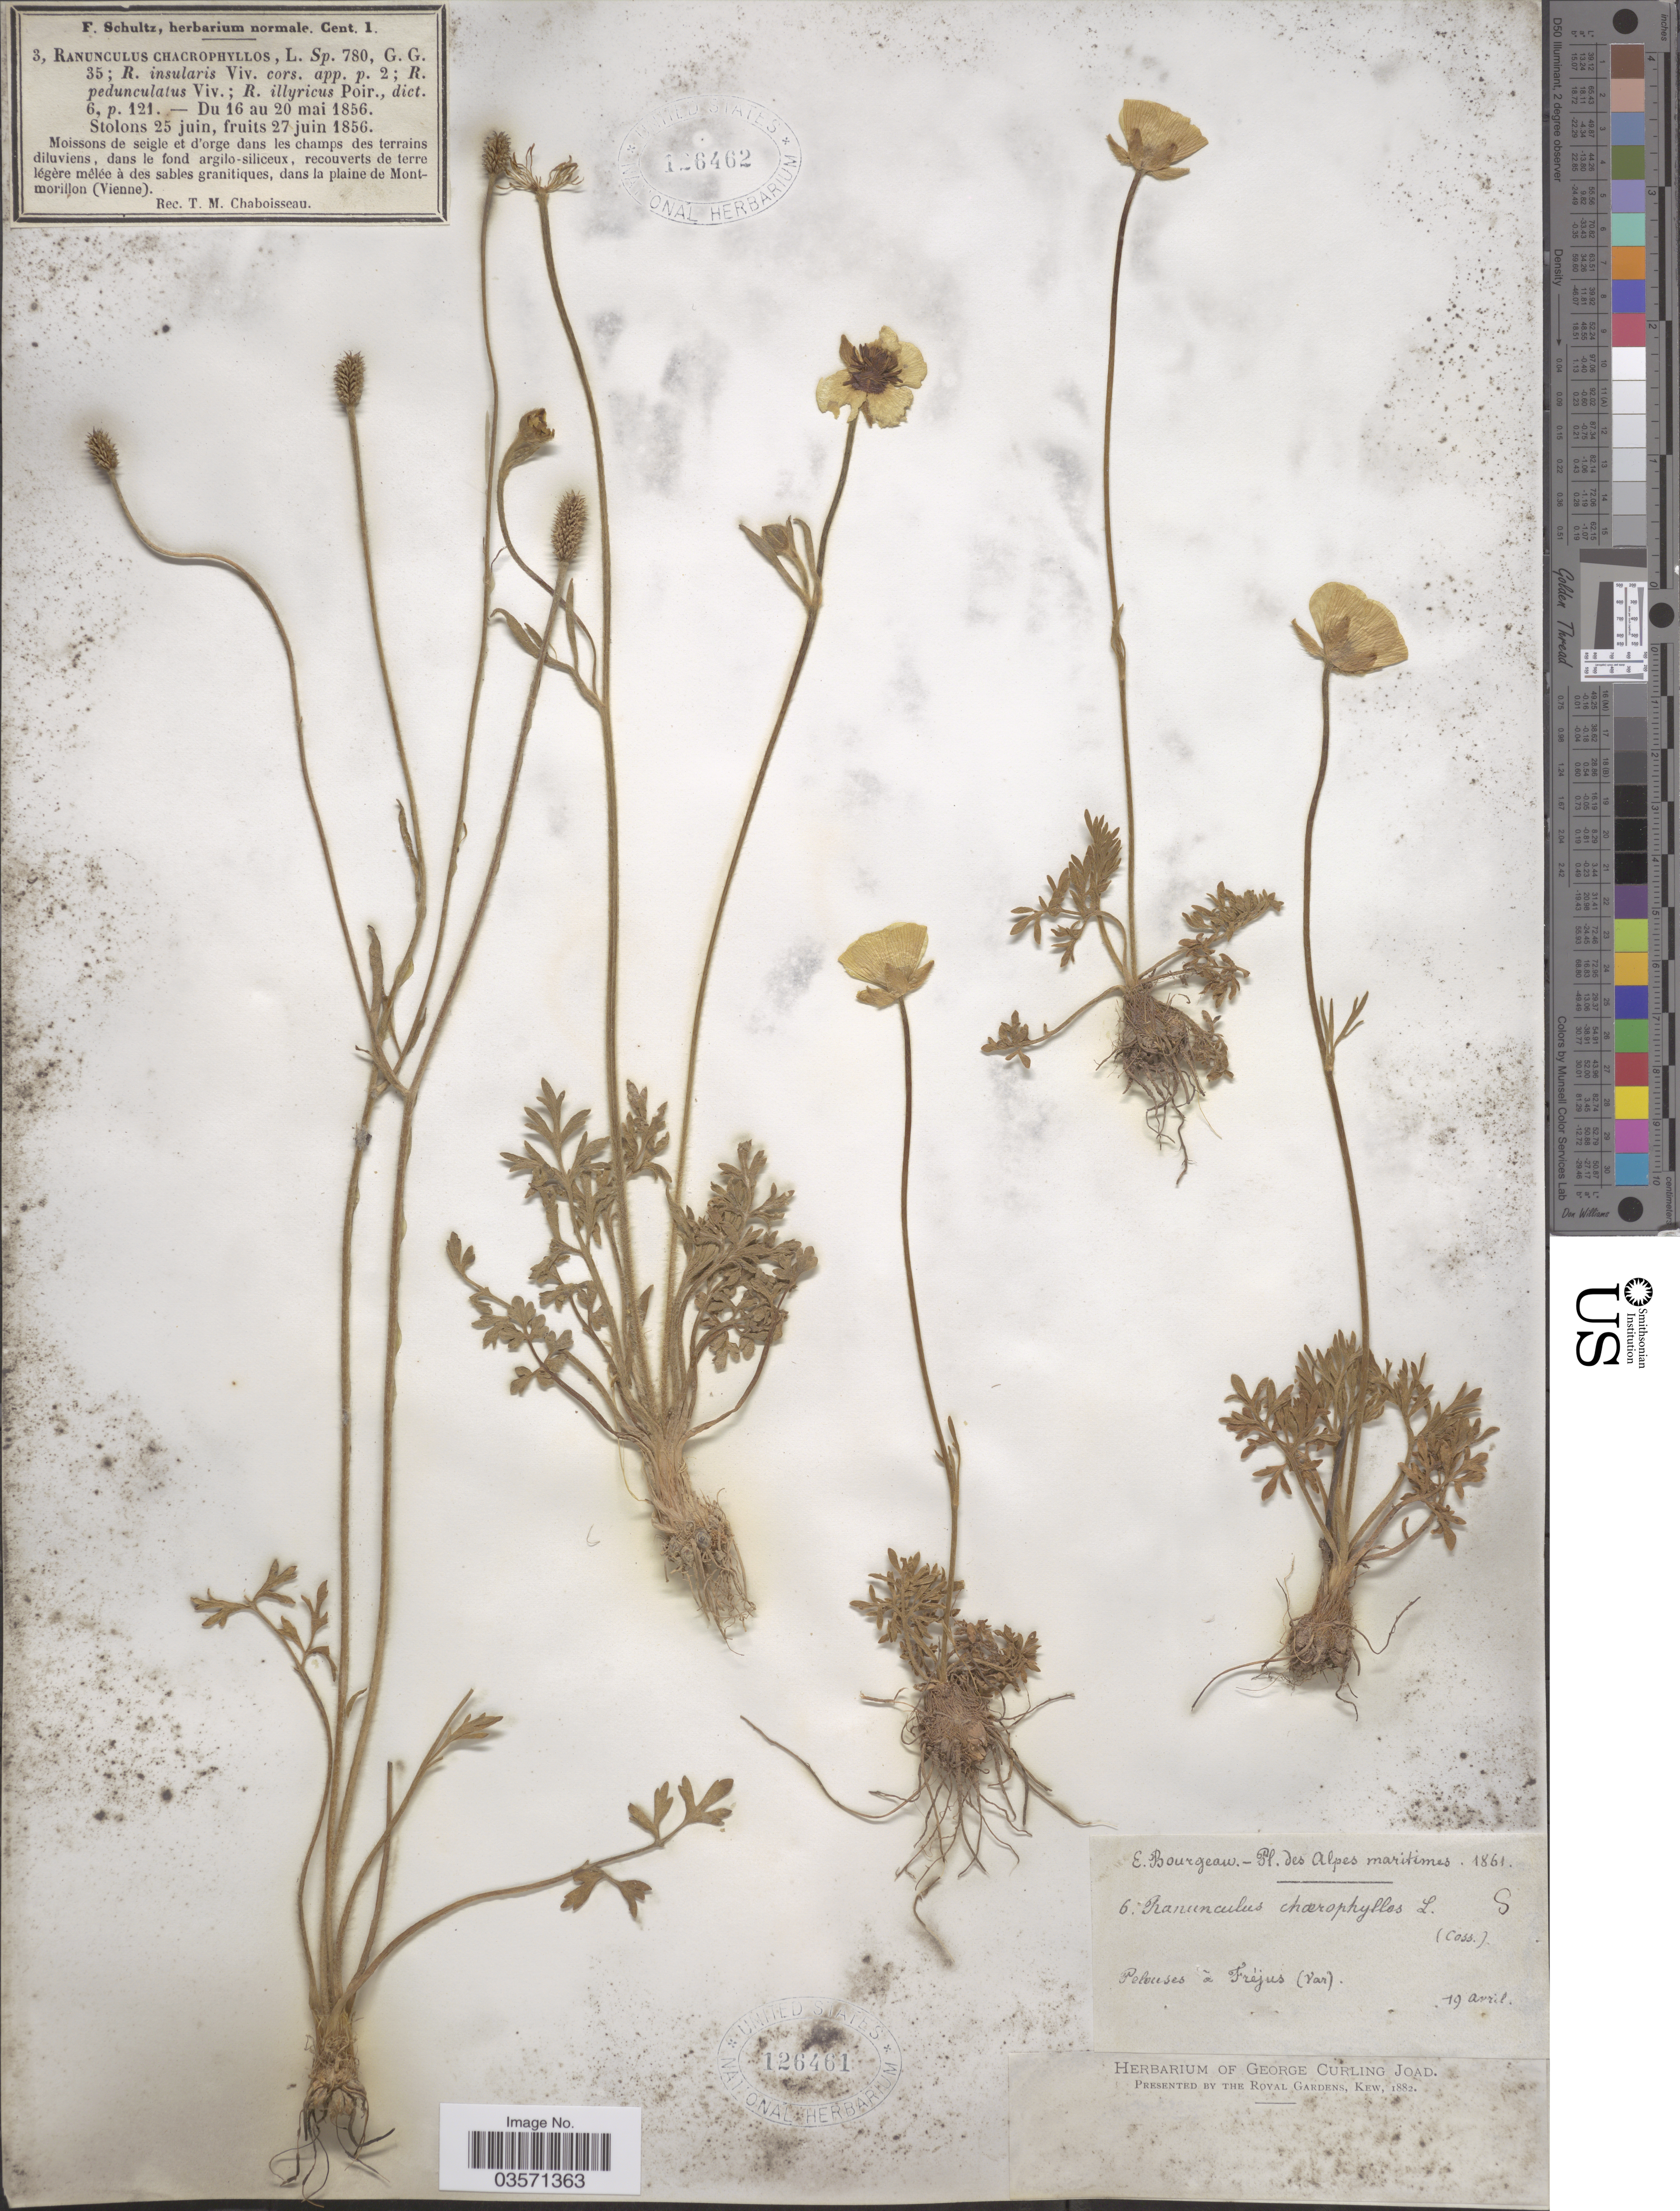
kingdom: Plantae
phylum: Tracheophyta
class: Magnoliopsida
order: Ranunculales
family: Ranunculaceae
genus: Ranunculus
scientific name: Ranunculus chaerophyllos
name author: L.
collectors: T. Chaboisseau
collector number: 3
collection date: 1856-05-16/1856-05-27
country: France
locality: Dans la plaine de Montmorillon (Vienne).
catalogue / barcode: US 126462-2